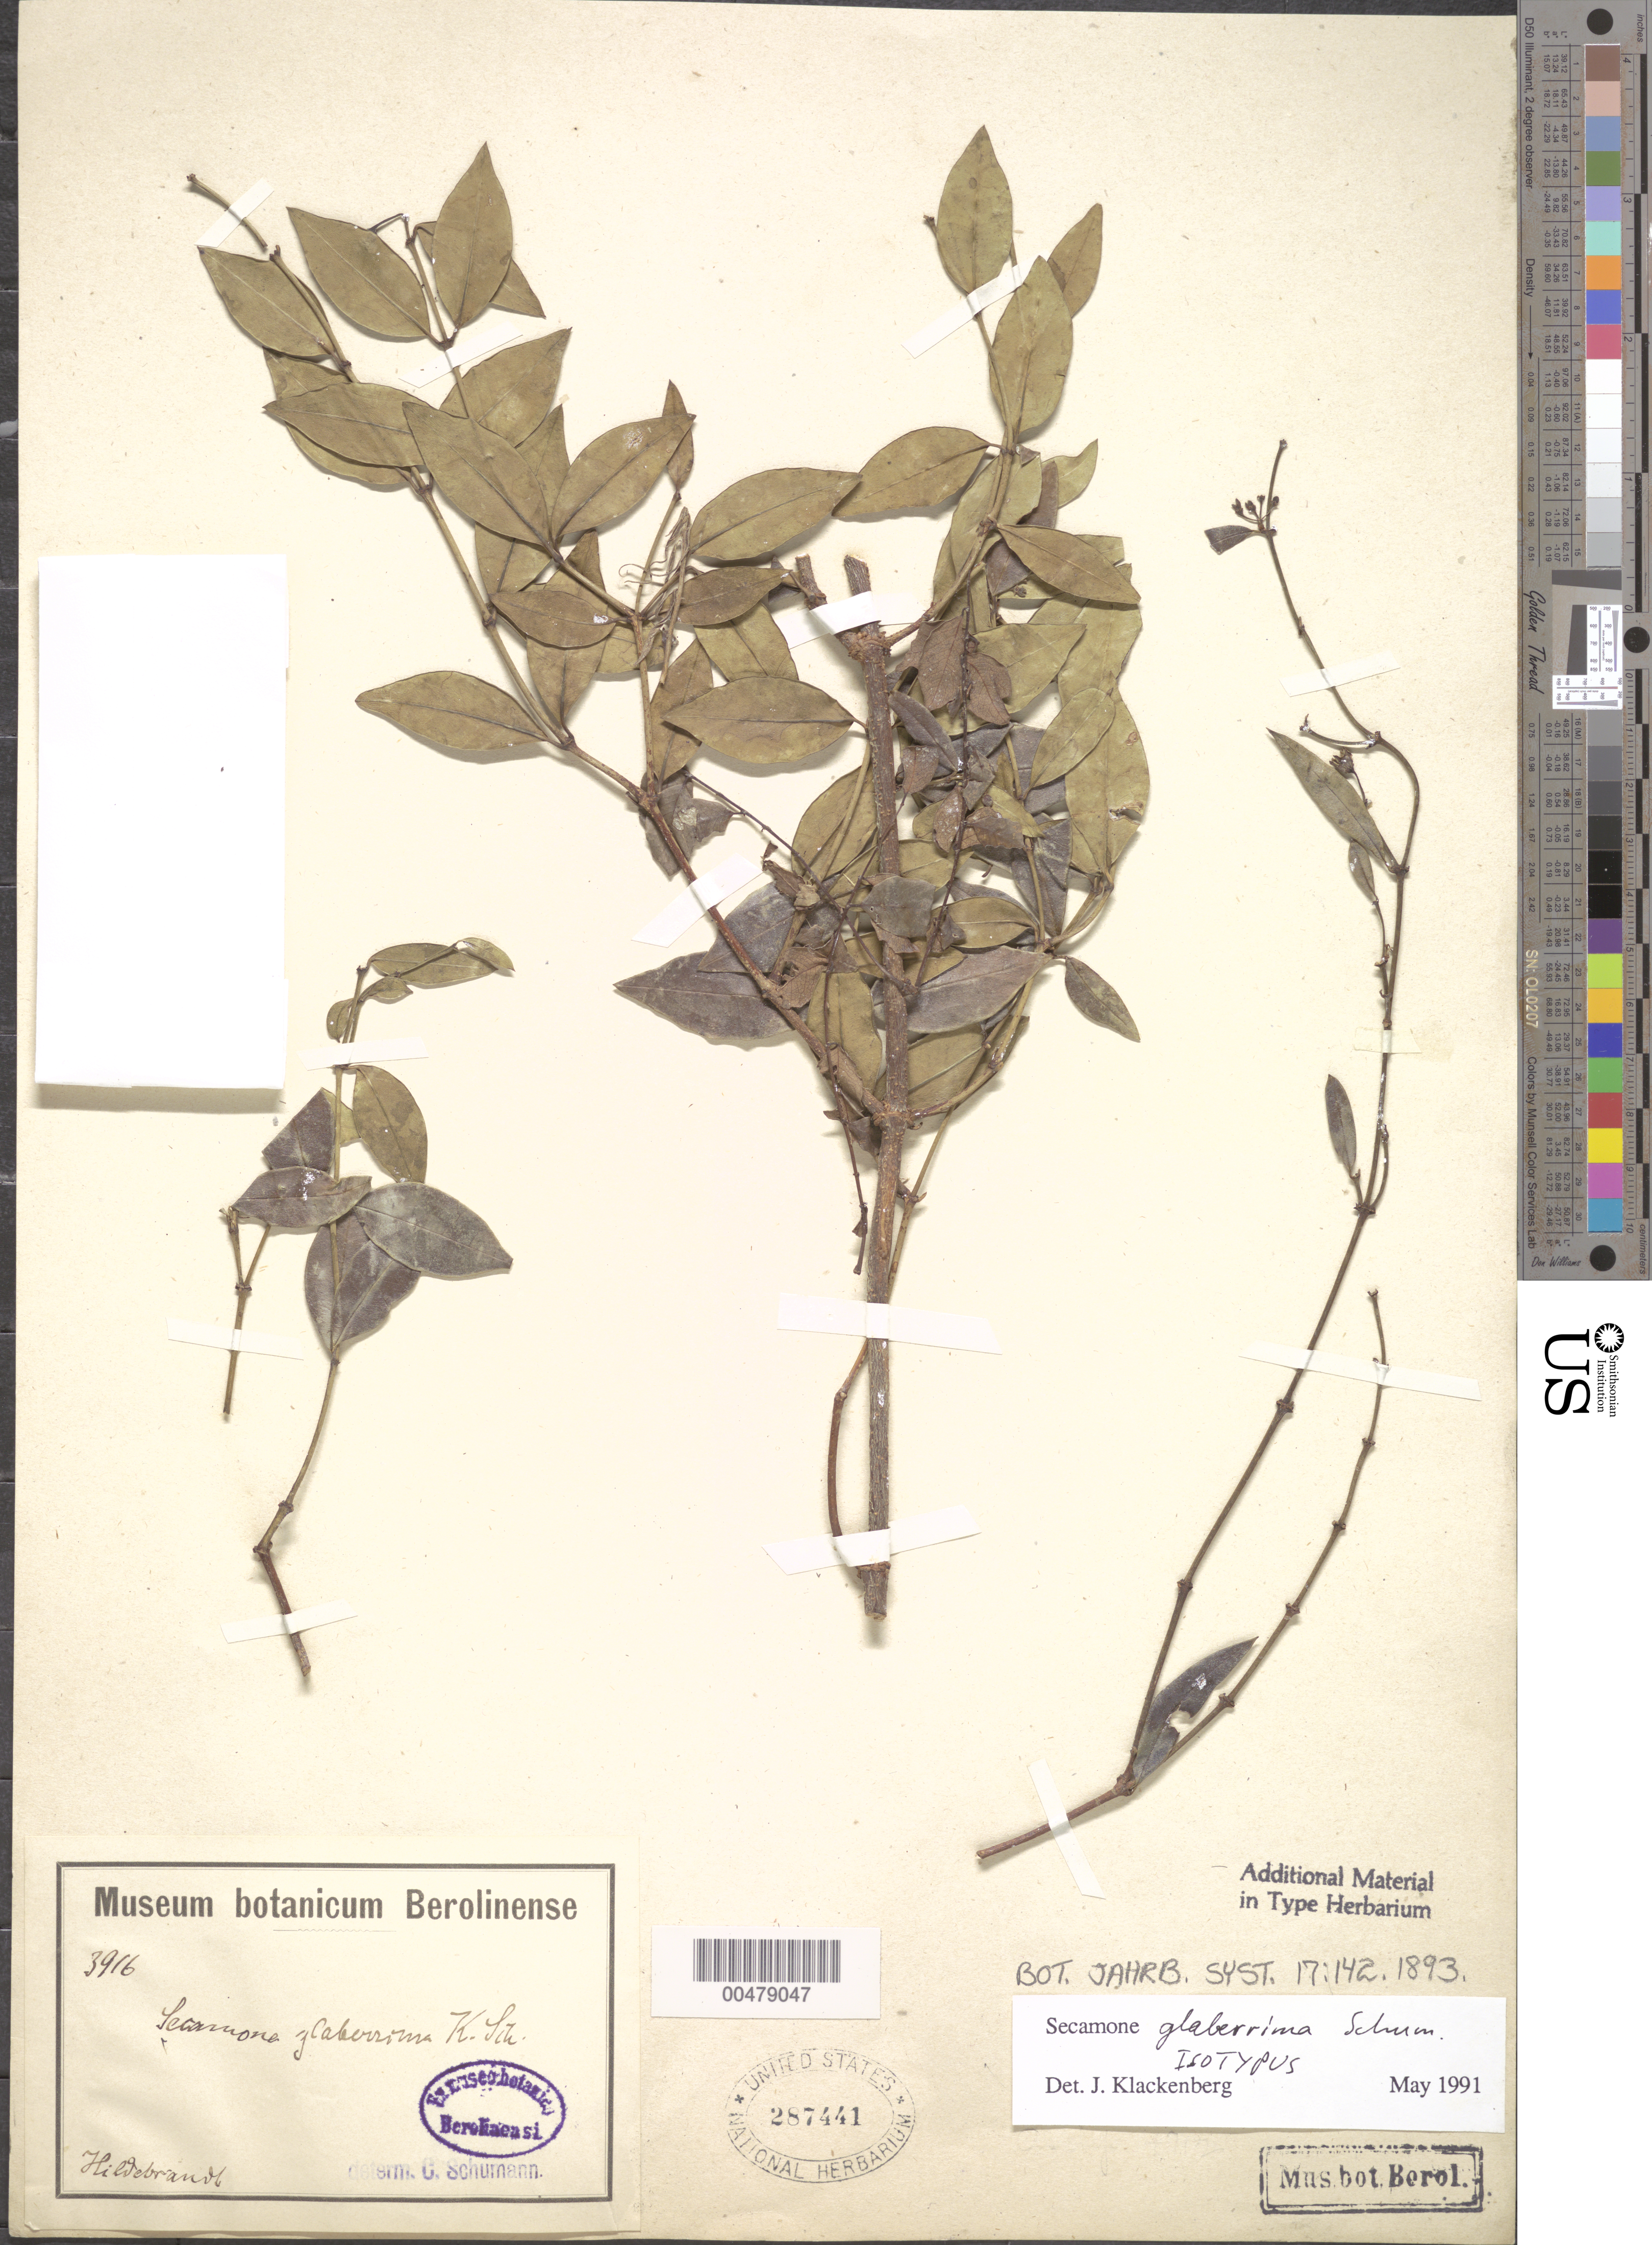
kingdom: Plantae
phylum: Tracheophyta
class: Magnoliopsida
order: Gentianales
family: Apocynaceae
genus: Secamone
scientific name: Secamone glaberrima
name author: K. Schum.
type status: Isotype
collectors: J. Hildebrandt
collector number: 3916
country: Madagascar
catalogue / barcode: US 287441